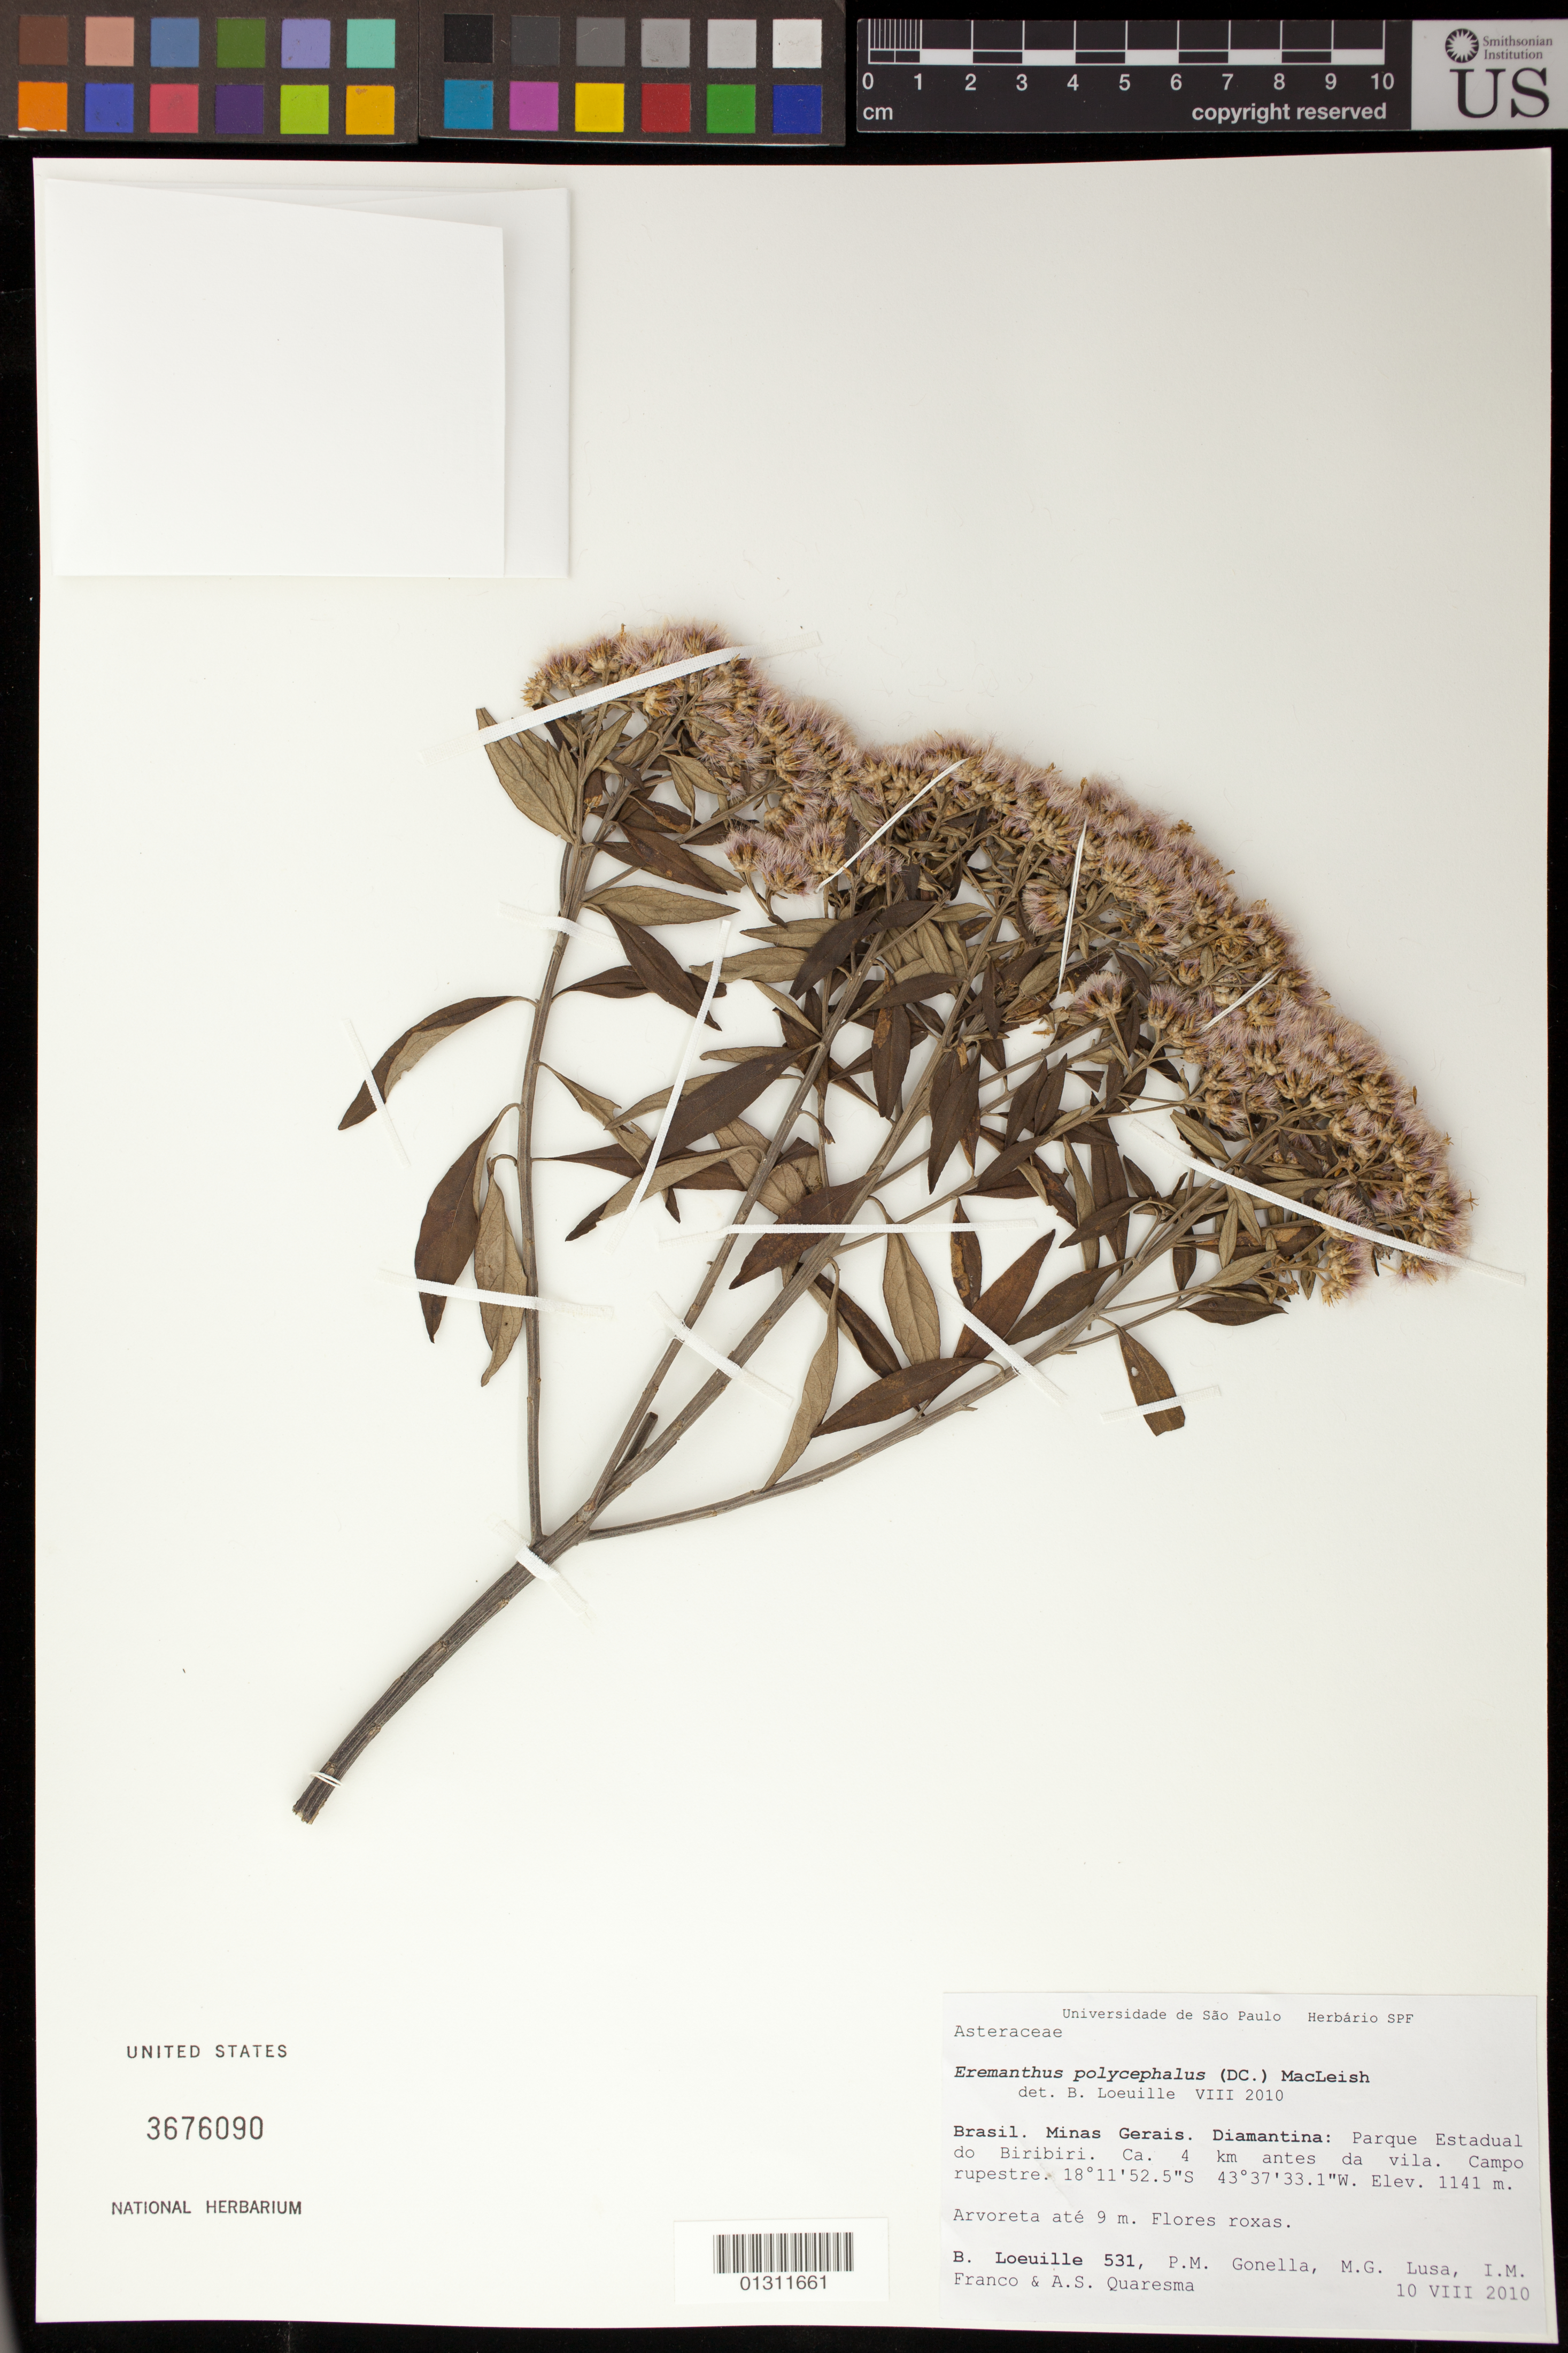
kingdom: Plantae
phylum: Tracheophyta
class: Magnoliopsida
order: Asterales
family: Asteraceae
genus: Eremanthus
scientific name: Eremanthus polycephalus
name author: (DC.) MacLeish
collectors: B. Loeuille, P. Gonella, M. Lusa, I. Franco & A. Quaresma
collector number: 531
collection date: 2010-08-10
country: Brazil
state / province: Minas Gerais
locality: Diamantina: Parque Estadual do Biribiri, 4 km antes da vila.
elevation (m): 1141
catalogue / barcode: US 3676090